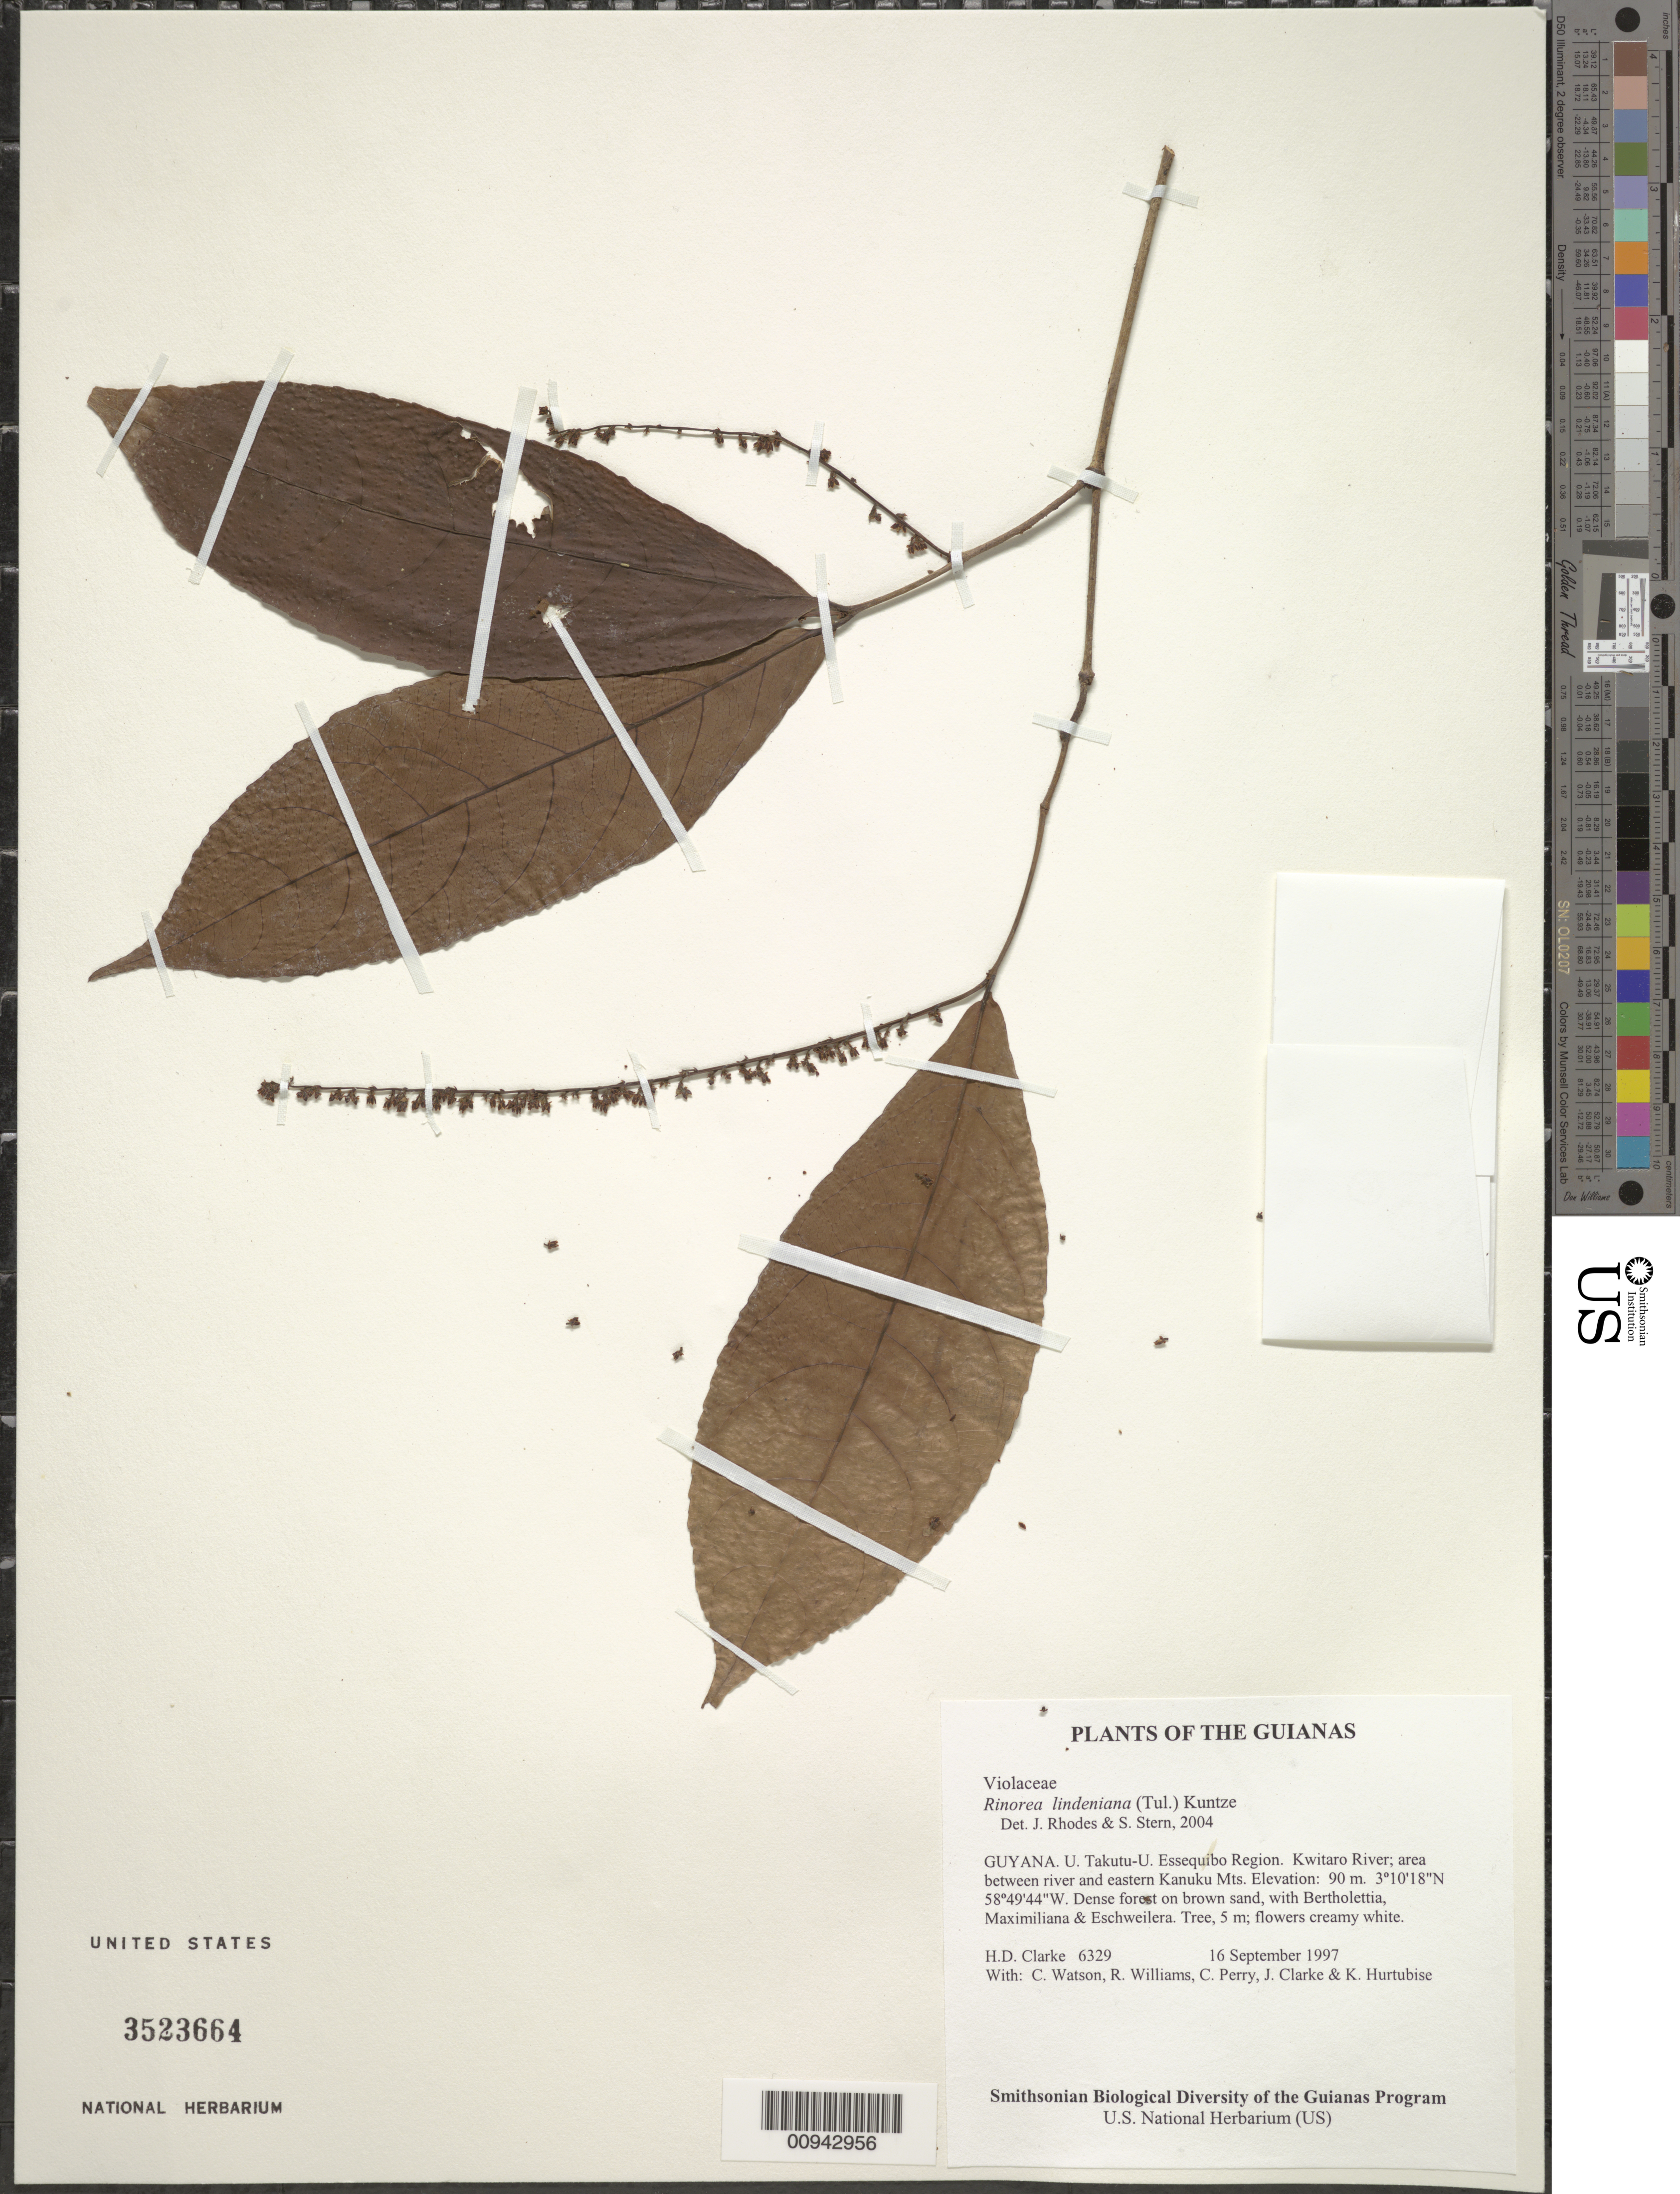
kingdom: Plantae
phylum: Tracheophyta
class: Magnoliopsida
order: Malpighiales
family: Violaceae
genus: Rinorea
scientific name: Rinorea lindeniana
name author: (Tul.) Kuntze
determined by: Rhodes, J.; Stern, S. R.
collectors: H. D. Clarke, C. Watson, R. Williams, C. Perry, J. Clarke & K. Hurtubise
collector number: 6329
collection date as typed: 16 September 1997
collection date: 1997-09-16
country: Guyana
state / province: U. Takutu-U. Essequibo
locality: Kwitaro River; area between river and eastern Kanuku Mts.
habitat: Dense forest on brown sand, with Bertholettia, Maximiliana & Eschweilera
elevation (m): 90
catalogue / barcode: US 3523664